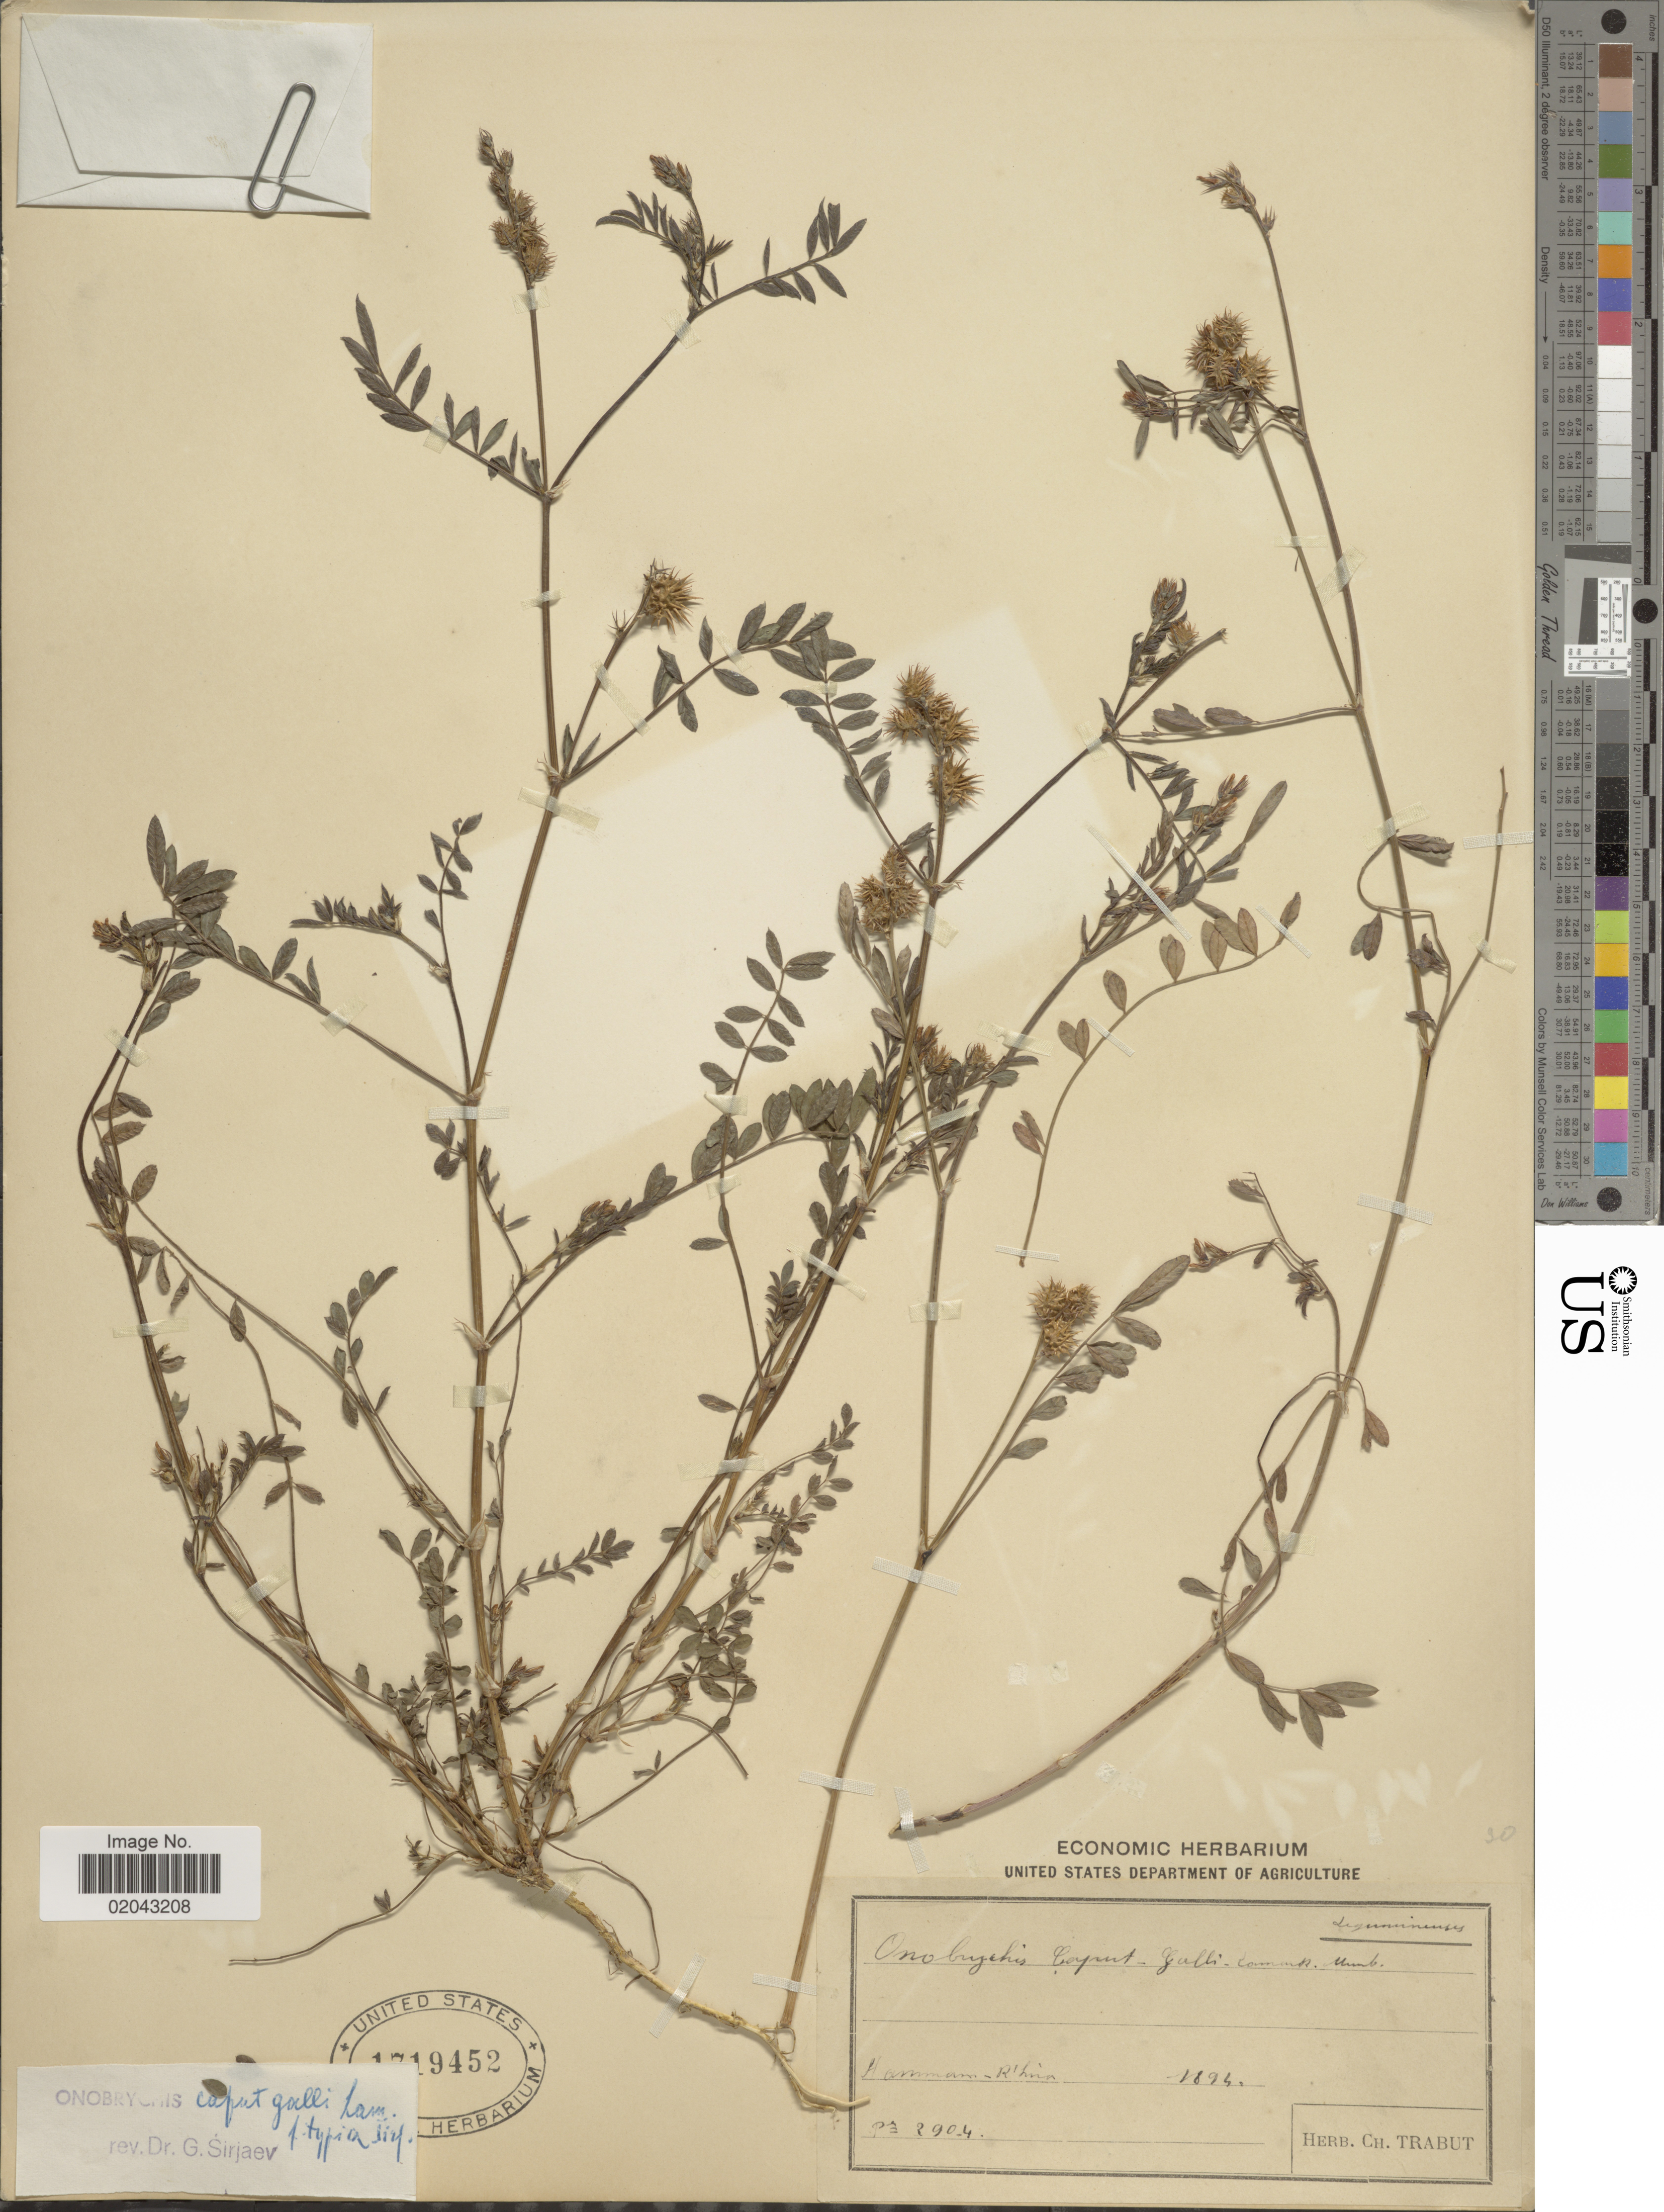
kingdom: Plantae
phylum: Tracheophyta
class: Magnoliopsida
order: Fabales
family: Fabaceae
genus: Onobrychis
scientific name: Onobrychis caput-galli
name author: (L.) Lam.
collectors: Ex herb. Ch. Trabut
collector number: Pr.2904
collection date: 1894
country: Algeria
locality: Hammam-R'hira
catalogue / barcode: US 1719452